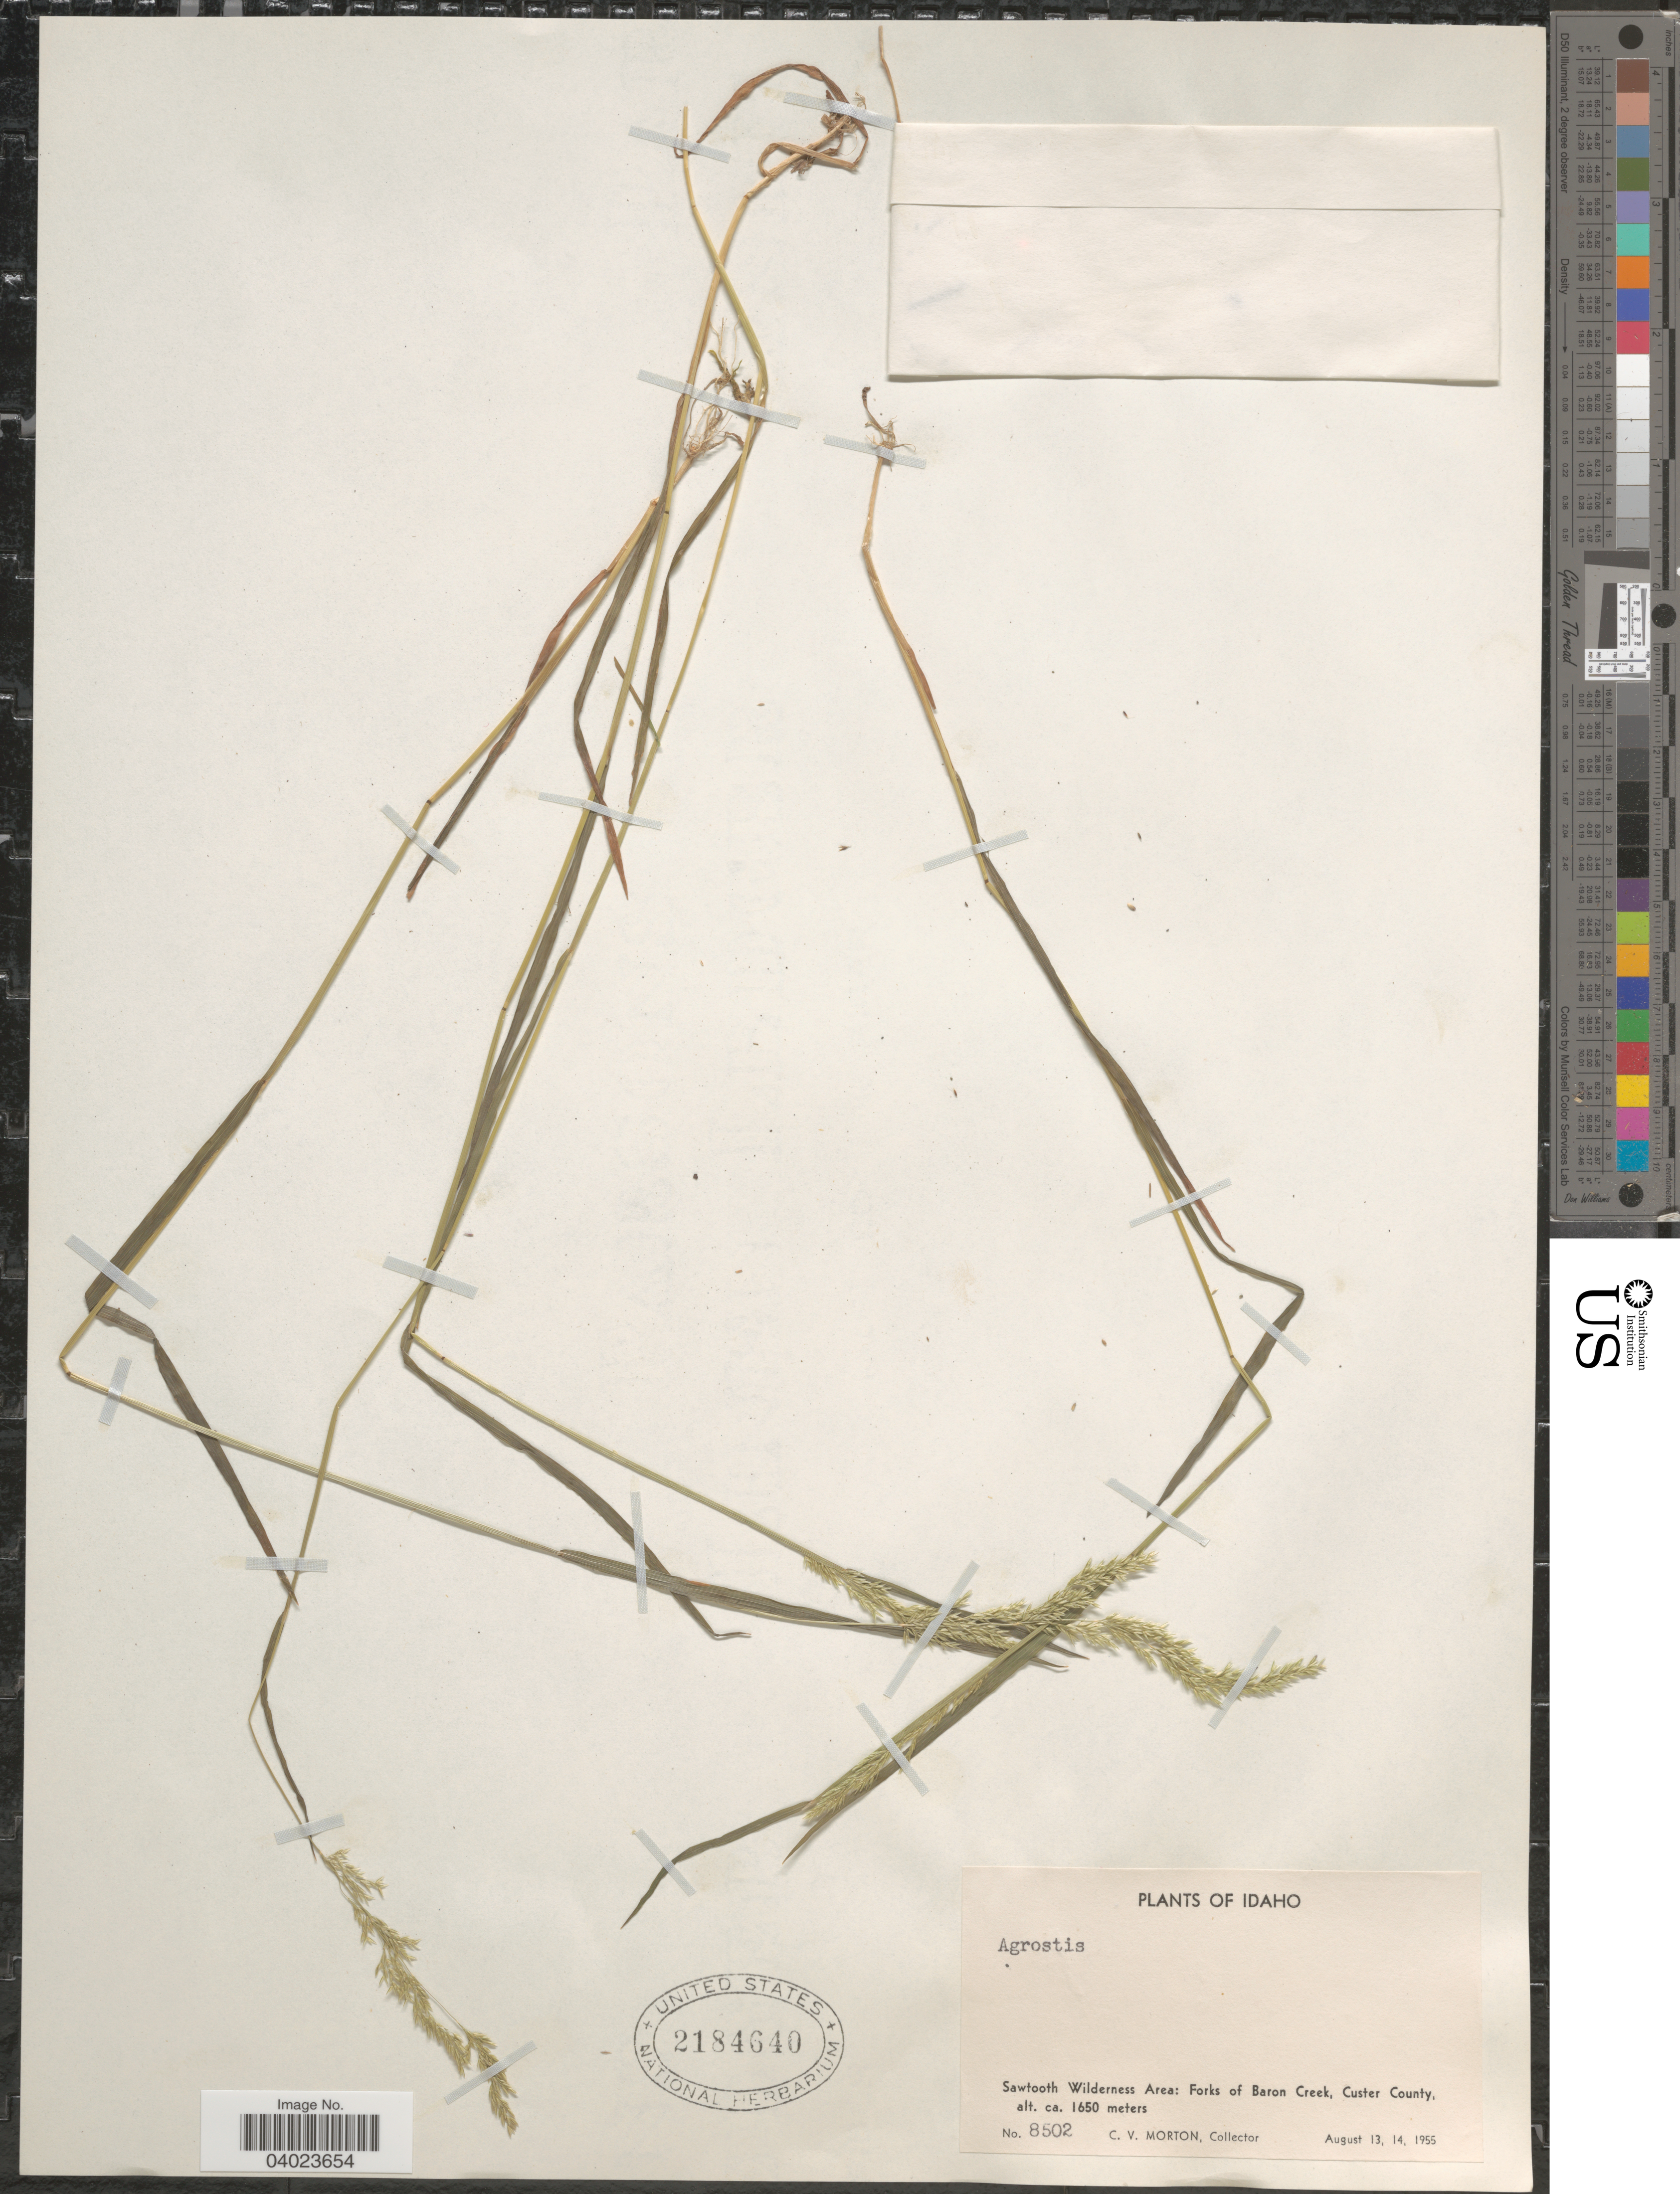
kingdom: Plantae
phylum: Tracheophyta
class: Liliopsida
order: Poales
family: Poaceae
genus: Agrostis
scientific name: Agrostis sp.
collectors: C. V. Morton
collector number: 8502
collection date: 1955-08-13/1955-08-14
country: United States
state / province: Idaho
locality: Sawtooth Wilderness Area: Forks of Baron Creek, Custer County.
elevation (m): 1650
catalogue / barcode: US 2184640